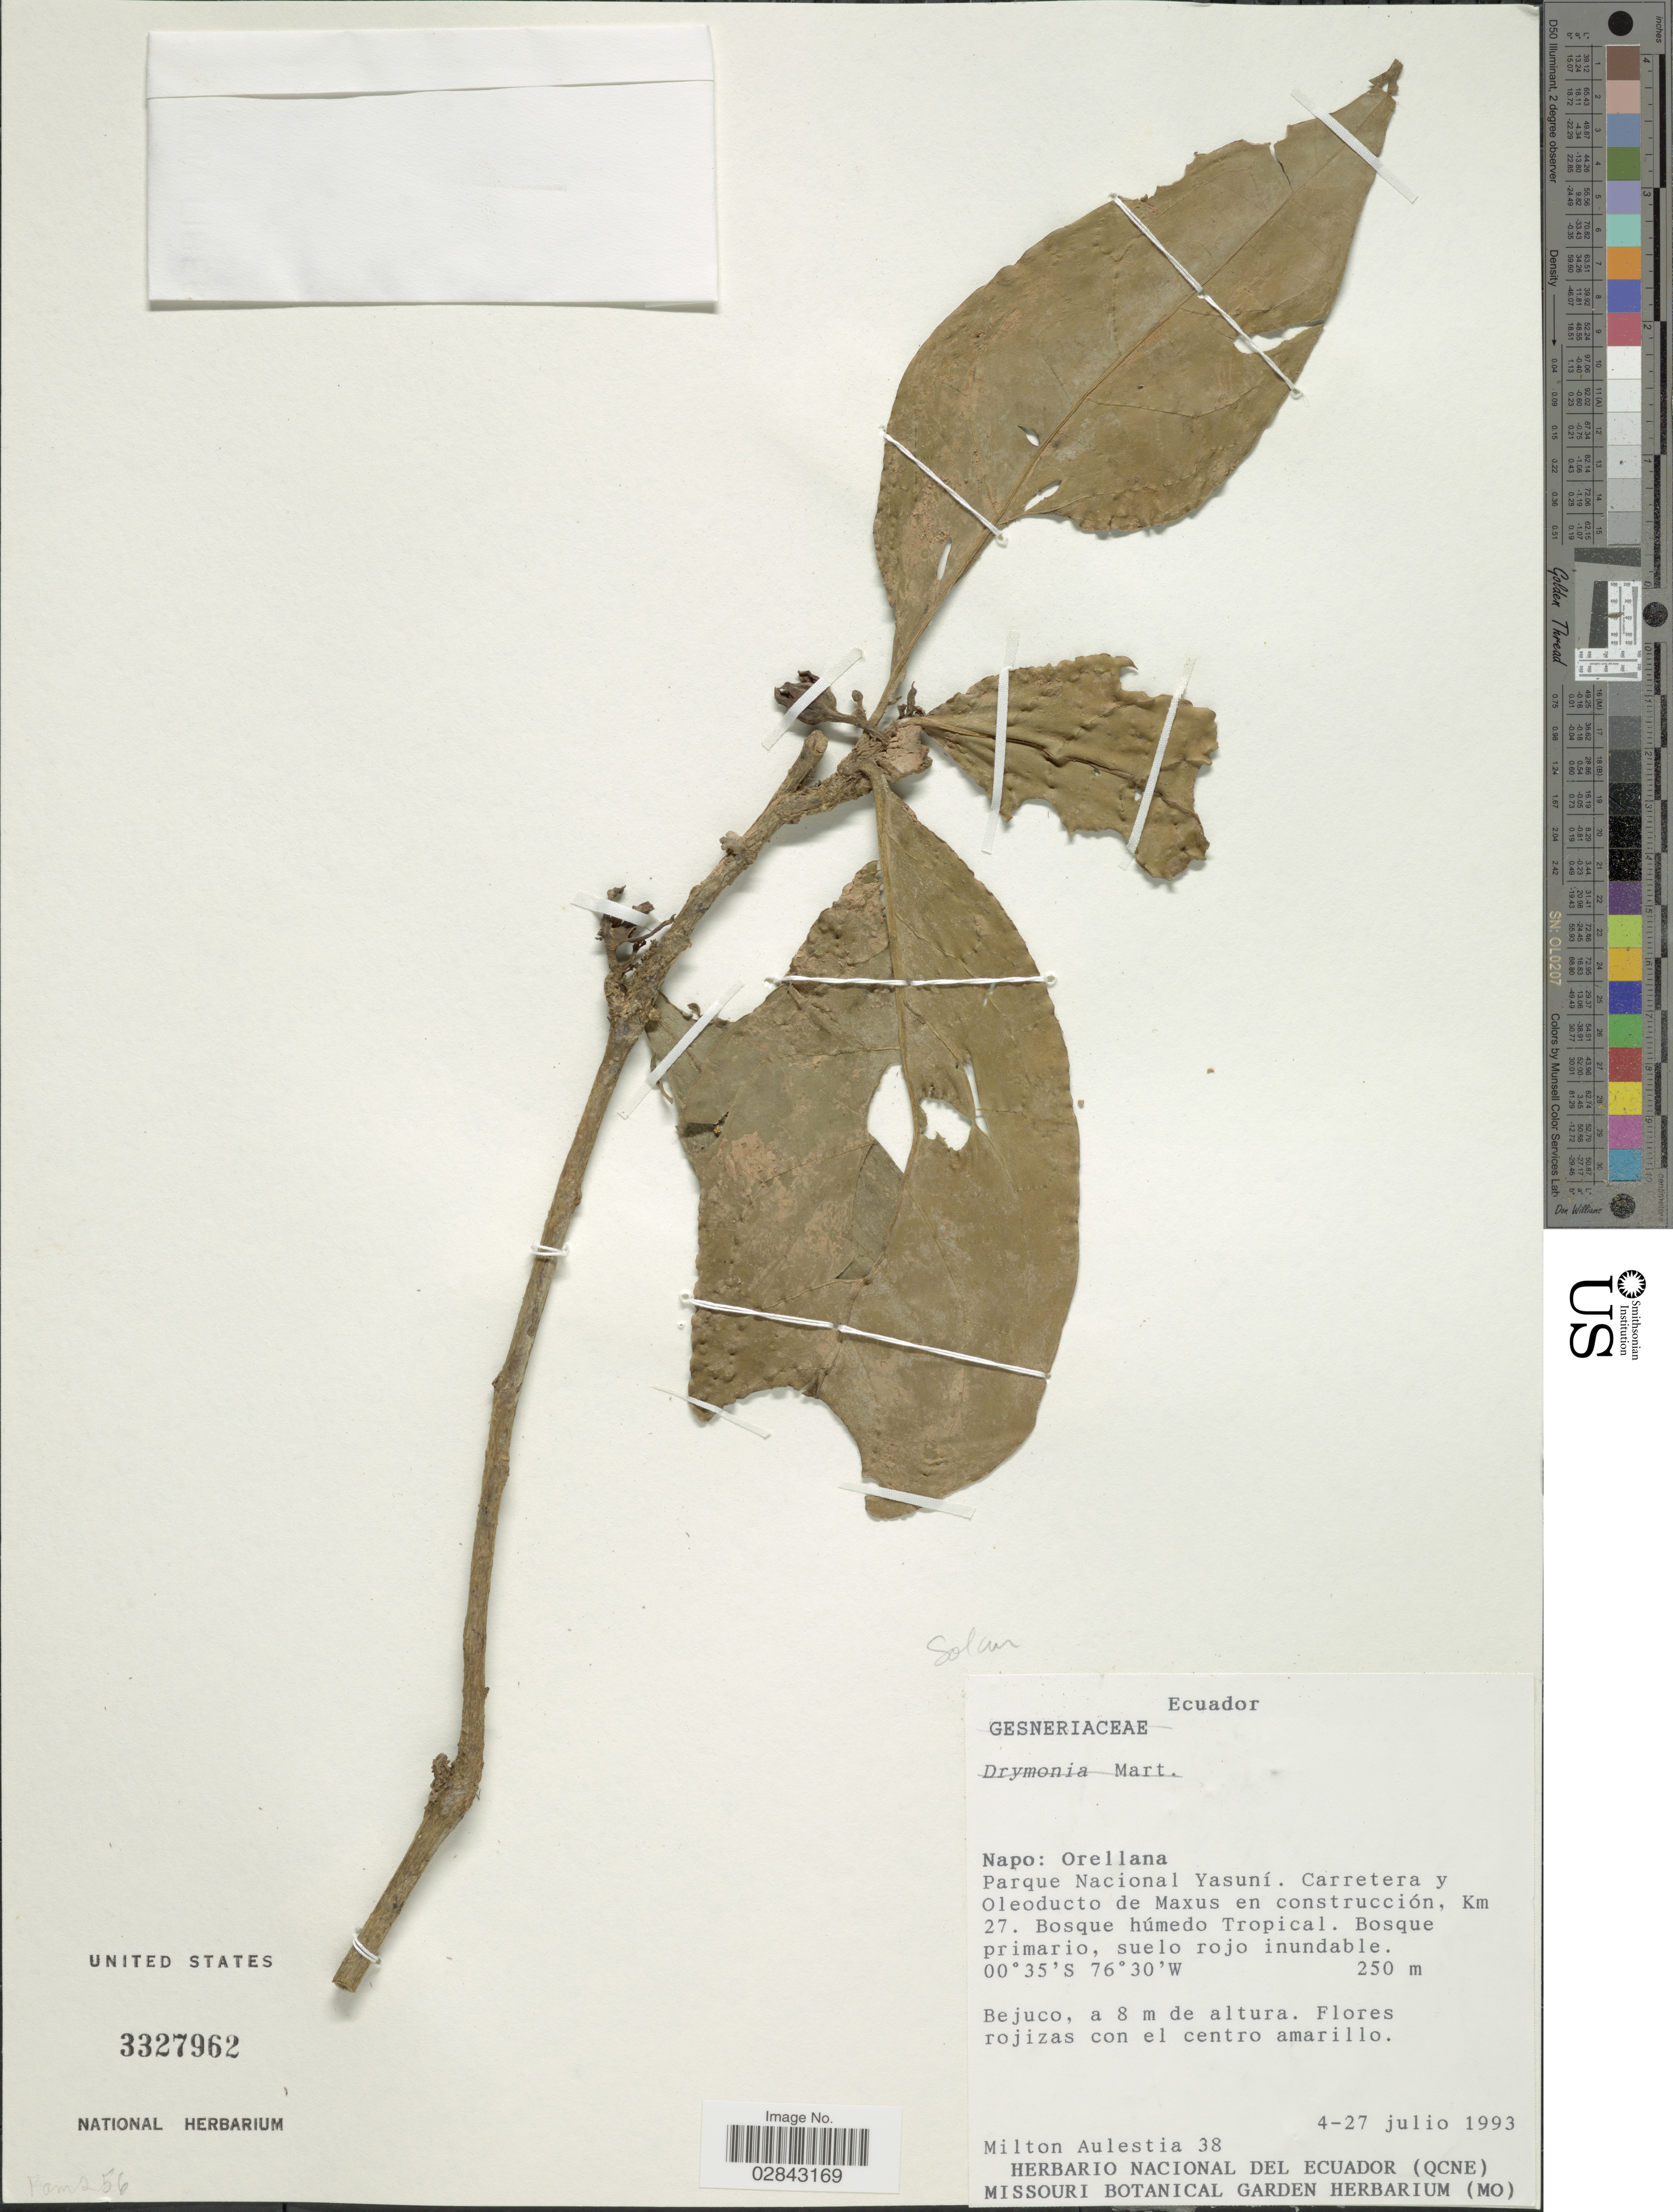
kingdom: Plantae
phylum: Tracheophyta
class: Magnoliopsida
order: Solanales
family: Solanaceae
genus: Juanulloa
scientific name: Juanulloa sp.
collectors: M. Aulestia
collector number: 38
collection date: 1993-07-04/1993-07-27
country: Ecuador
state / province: Napo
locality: Orellana. Parque Nacional Yasuní. Carretera y Oleoducto de Maxus en construcción, Km 27.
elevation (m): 250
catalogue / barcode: US 3327962